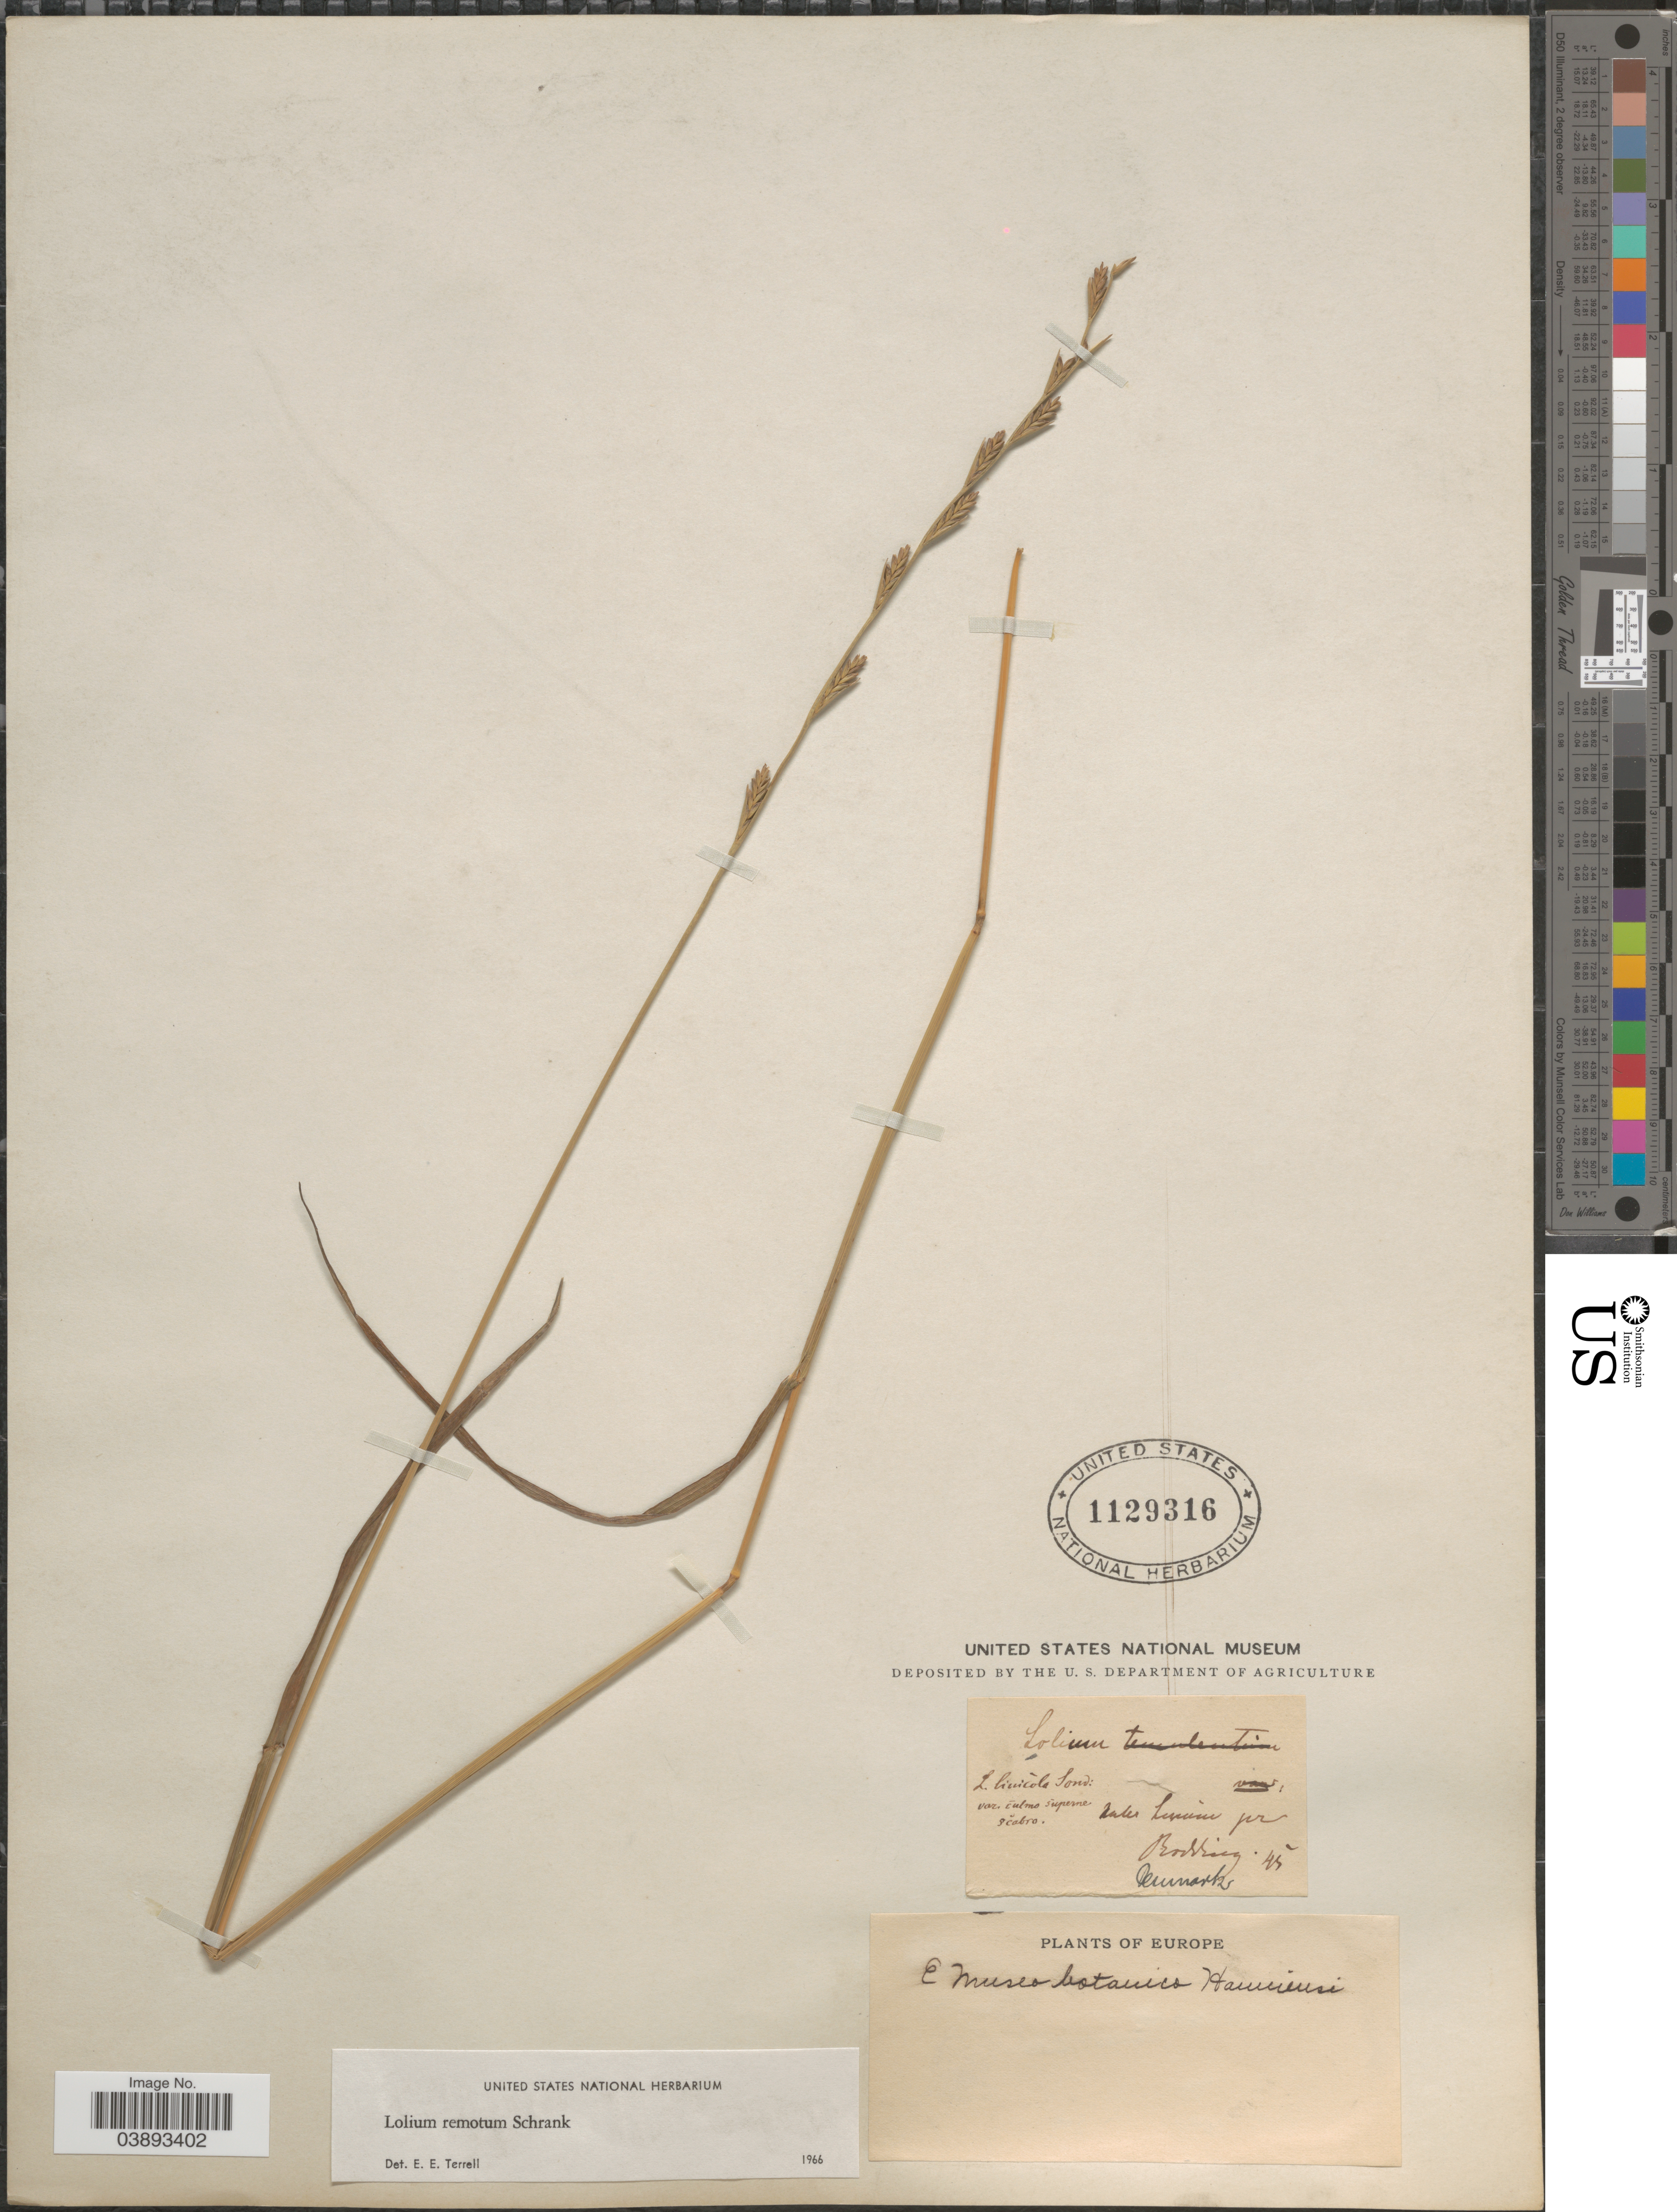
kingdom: Plantae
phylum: Tracheophyta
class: Liliopsida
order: Poales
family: Poaceae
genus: Lolium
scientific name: Lolium remotum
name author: Schrank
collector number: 45 ?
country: Denmark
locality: Inter Lumin pr Rodding. [interpreted]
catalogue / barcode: US 1129316